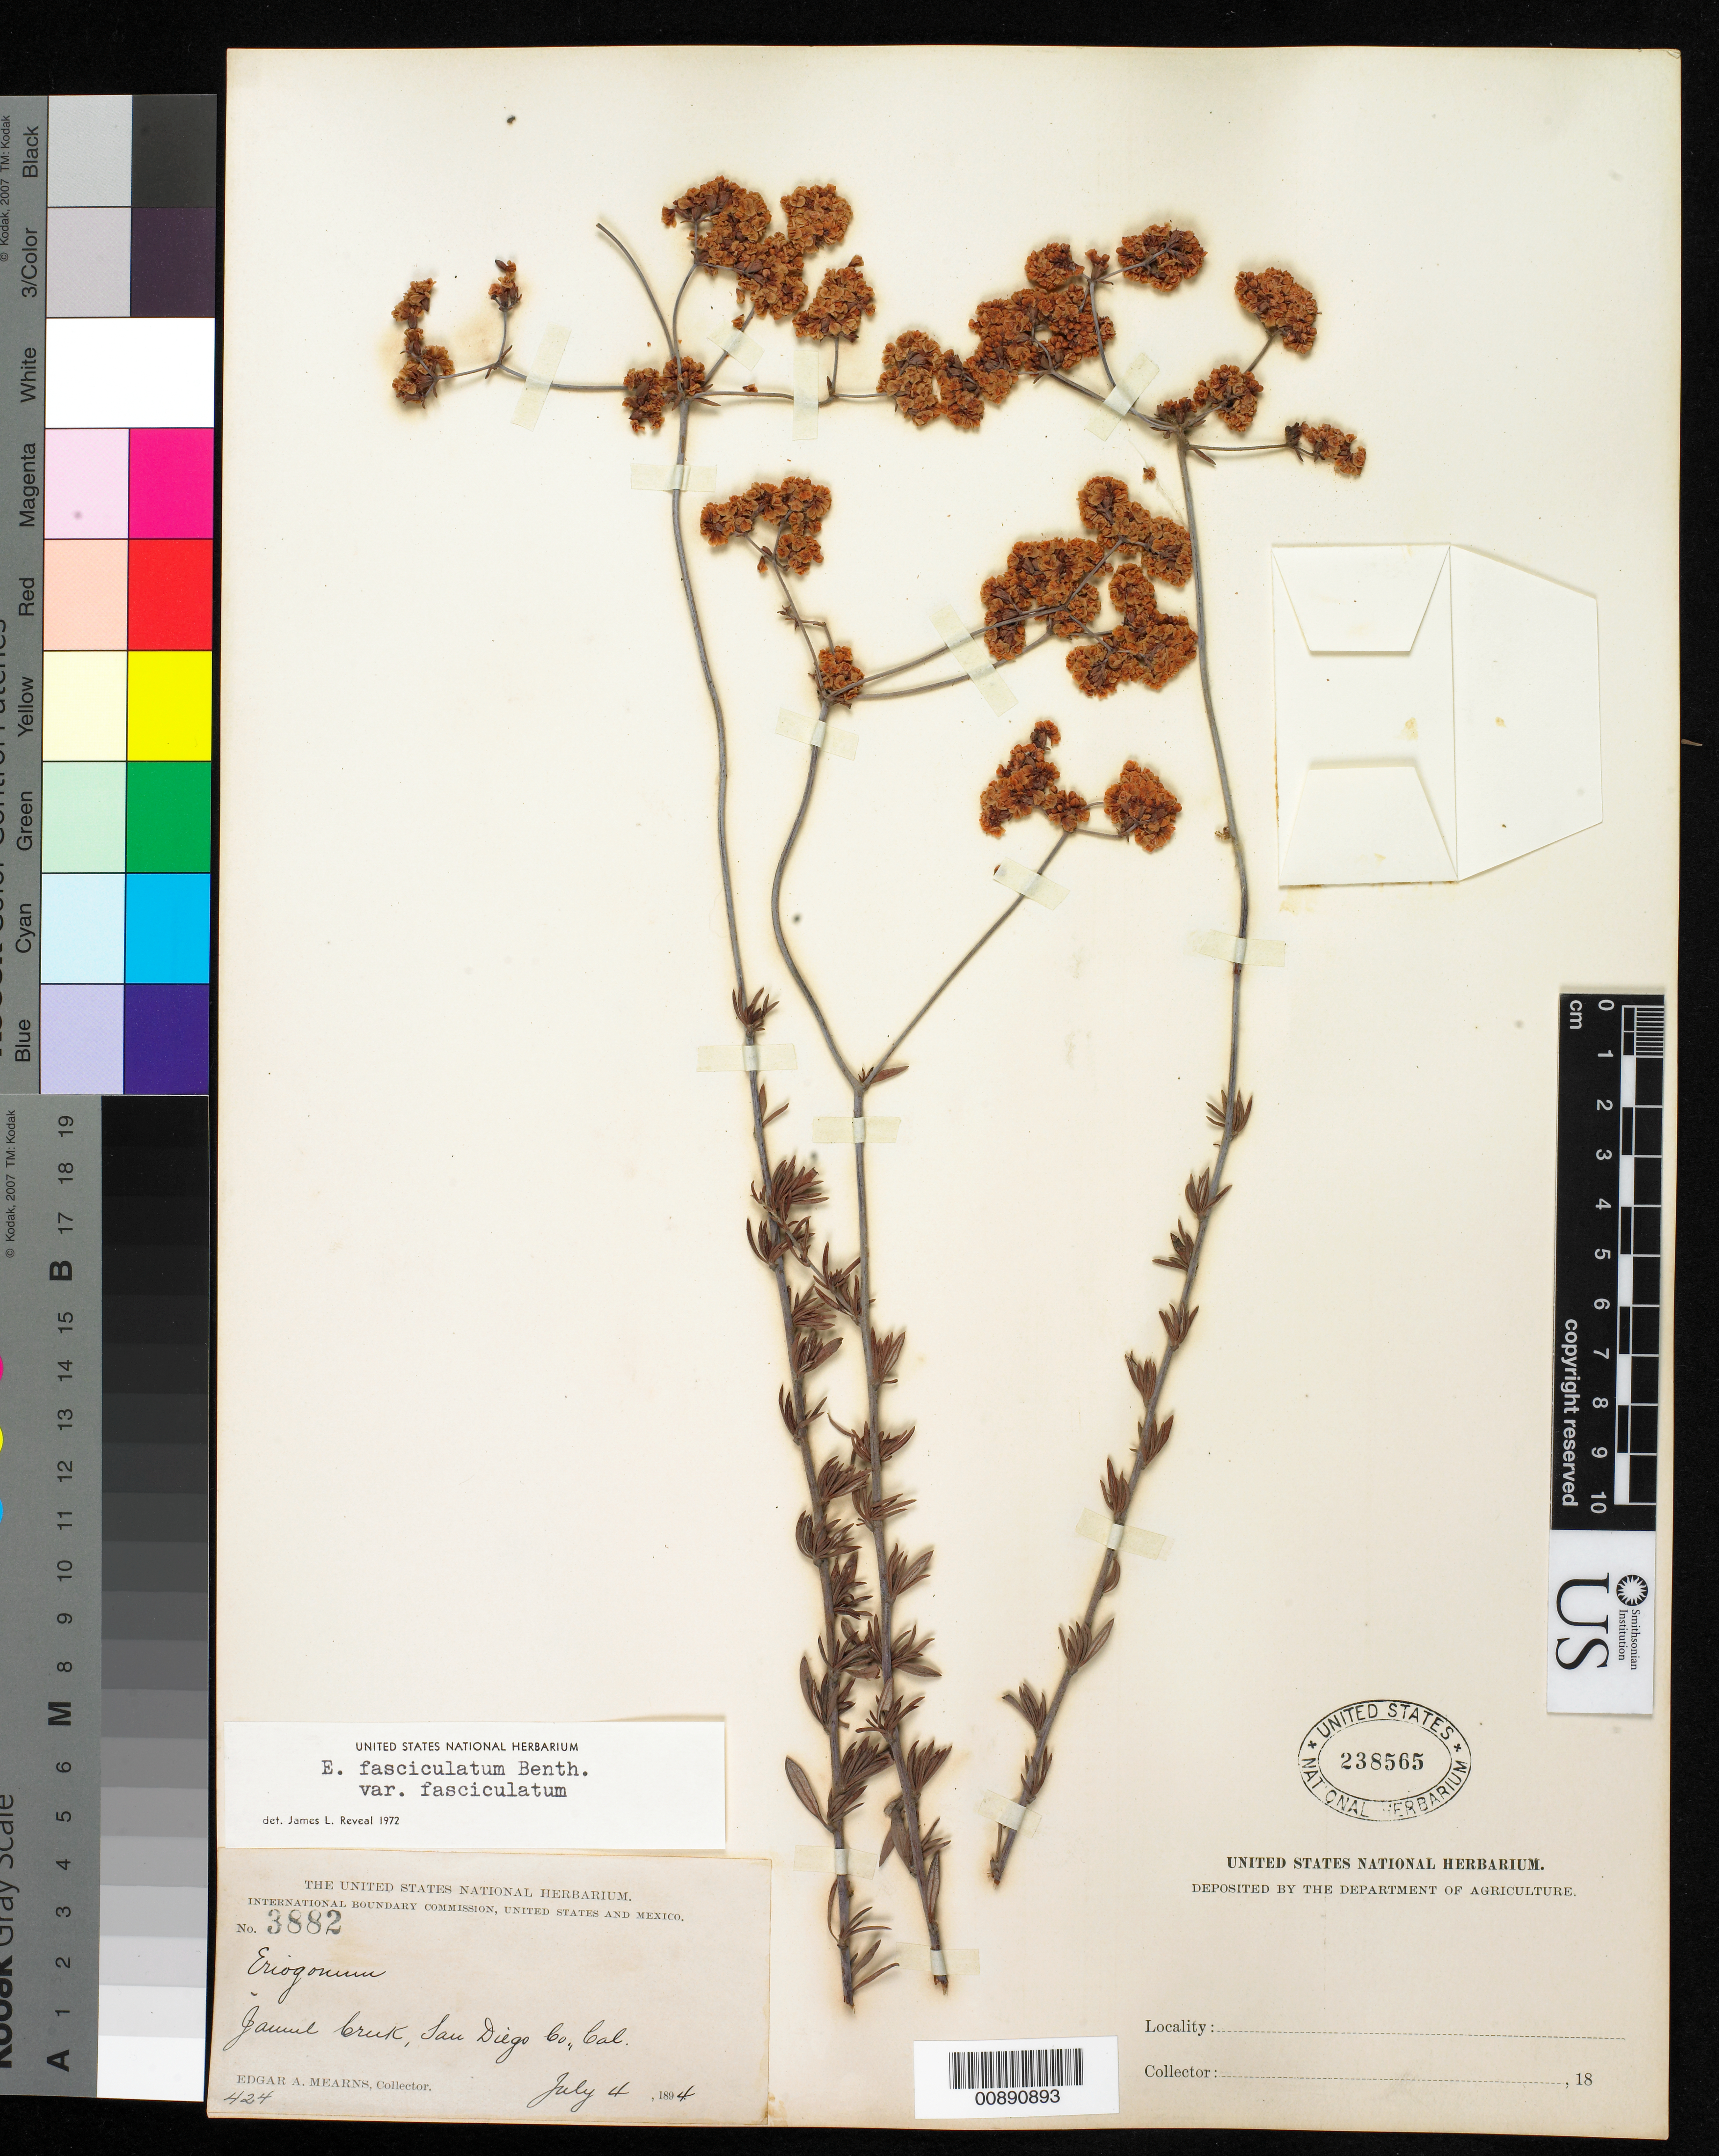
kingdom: Plantae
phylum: Tracheophyta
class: Magnoliopsida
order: Caryophyllales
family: Polygonaceae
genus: Eriogonum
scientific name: Eriogonum fasciculatum var. fasciculatum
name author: Benth.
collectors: E. A. Mearns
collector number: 3882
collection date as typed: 04 Jul 1894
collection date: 1894-07-04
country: United States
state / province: California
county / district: San Diego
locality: Jamul Creek, San Diego County, California.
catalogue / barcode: US 238565